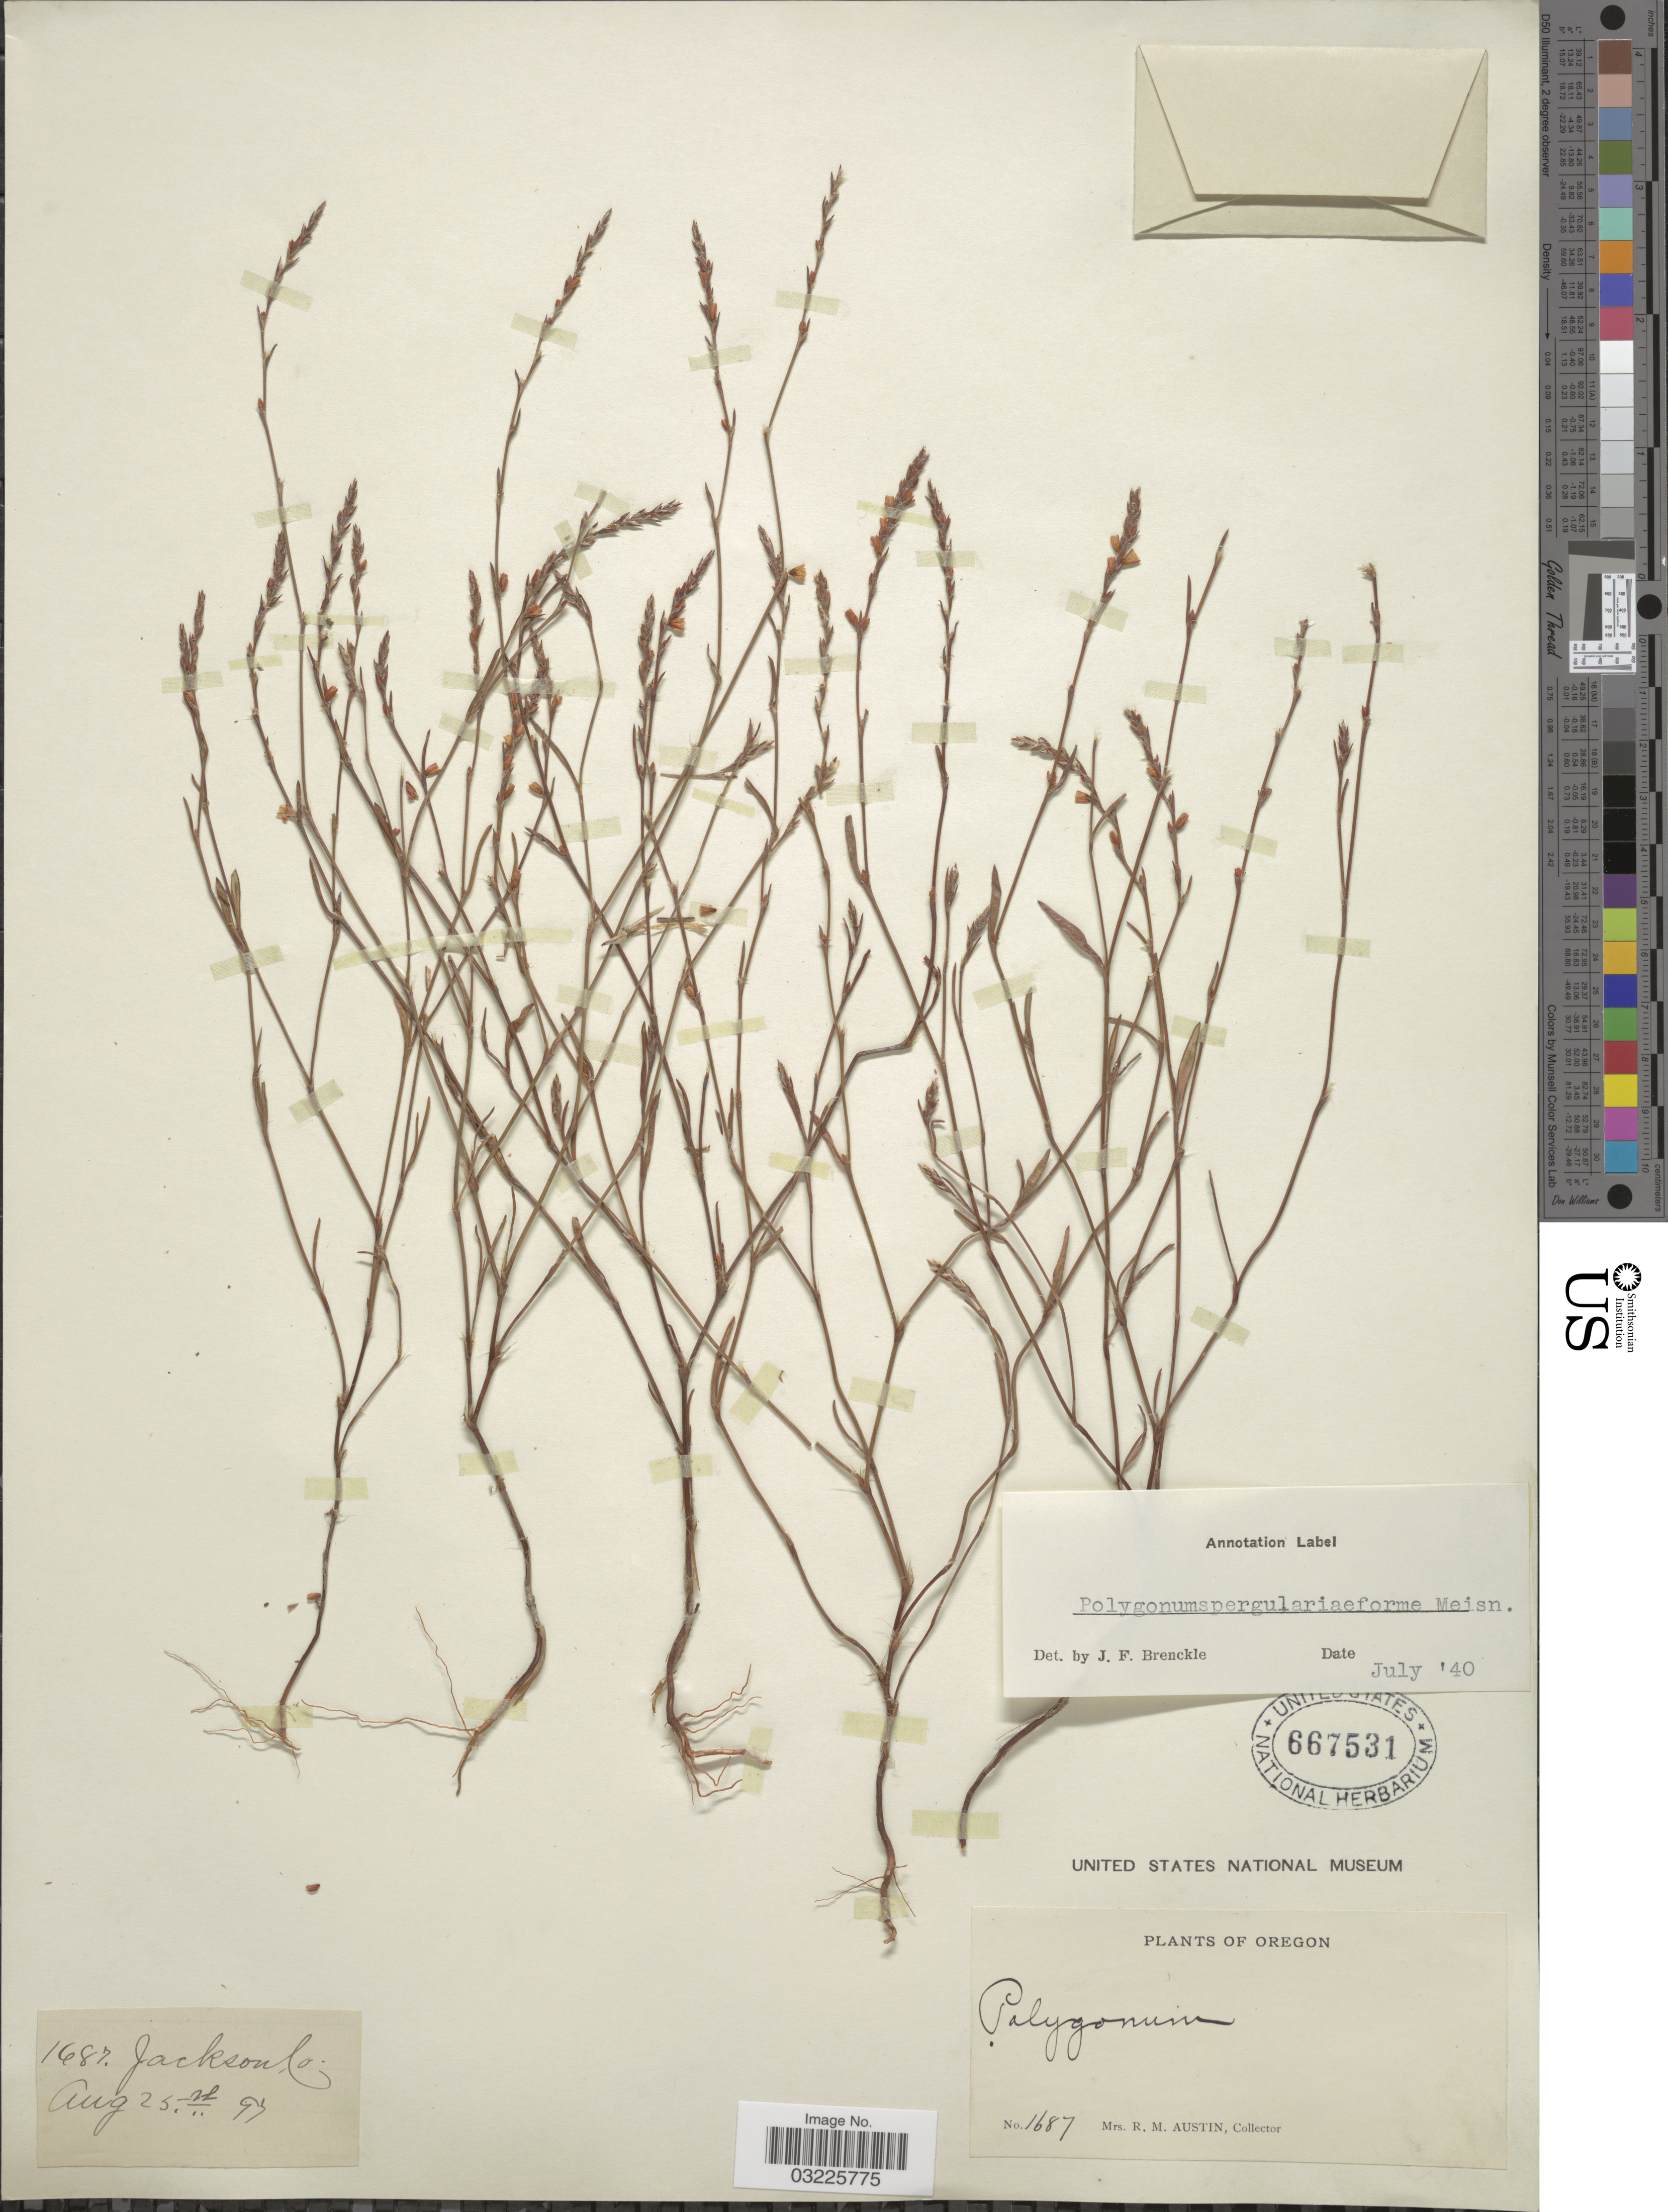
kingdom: Plantae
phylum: Tracheophyta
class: Magnoliopsida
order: Caryophyllales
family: Polygonaceae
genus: Polygonum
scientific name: Polygonum spergulariiforme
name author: Meisn. ex Small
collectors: R. Austin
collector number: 1687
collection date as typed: Transcribed d/m/y: 25/8/97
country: United States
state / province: Oregon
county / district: Jackson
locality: Jackson Co.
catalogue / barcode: US 667531